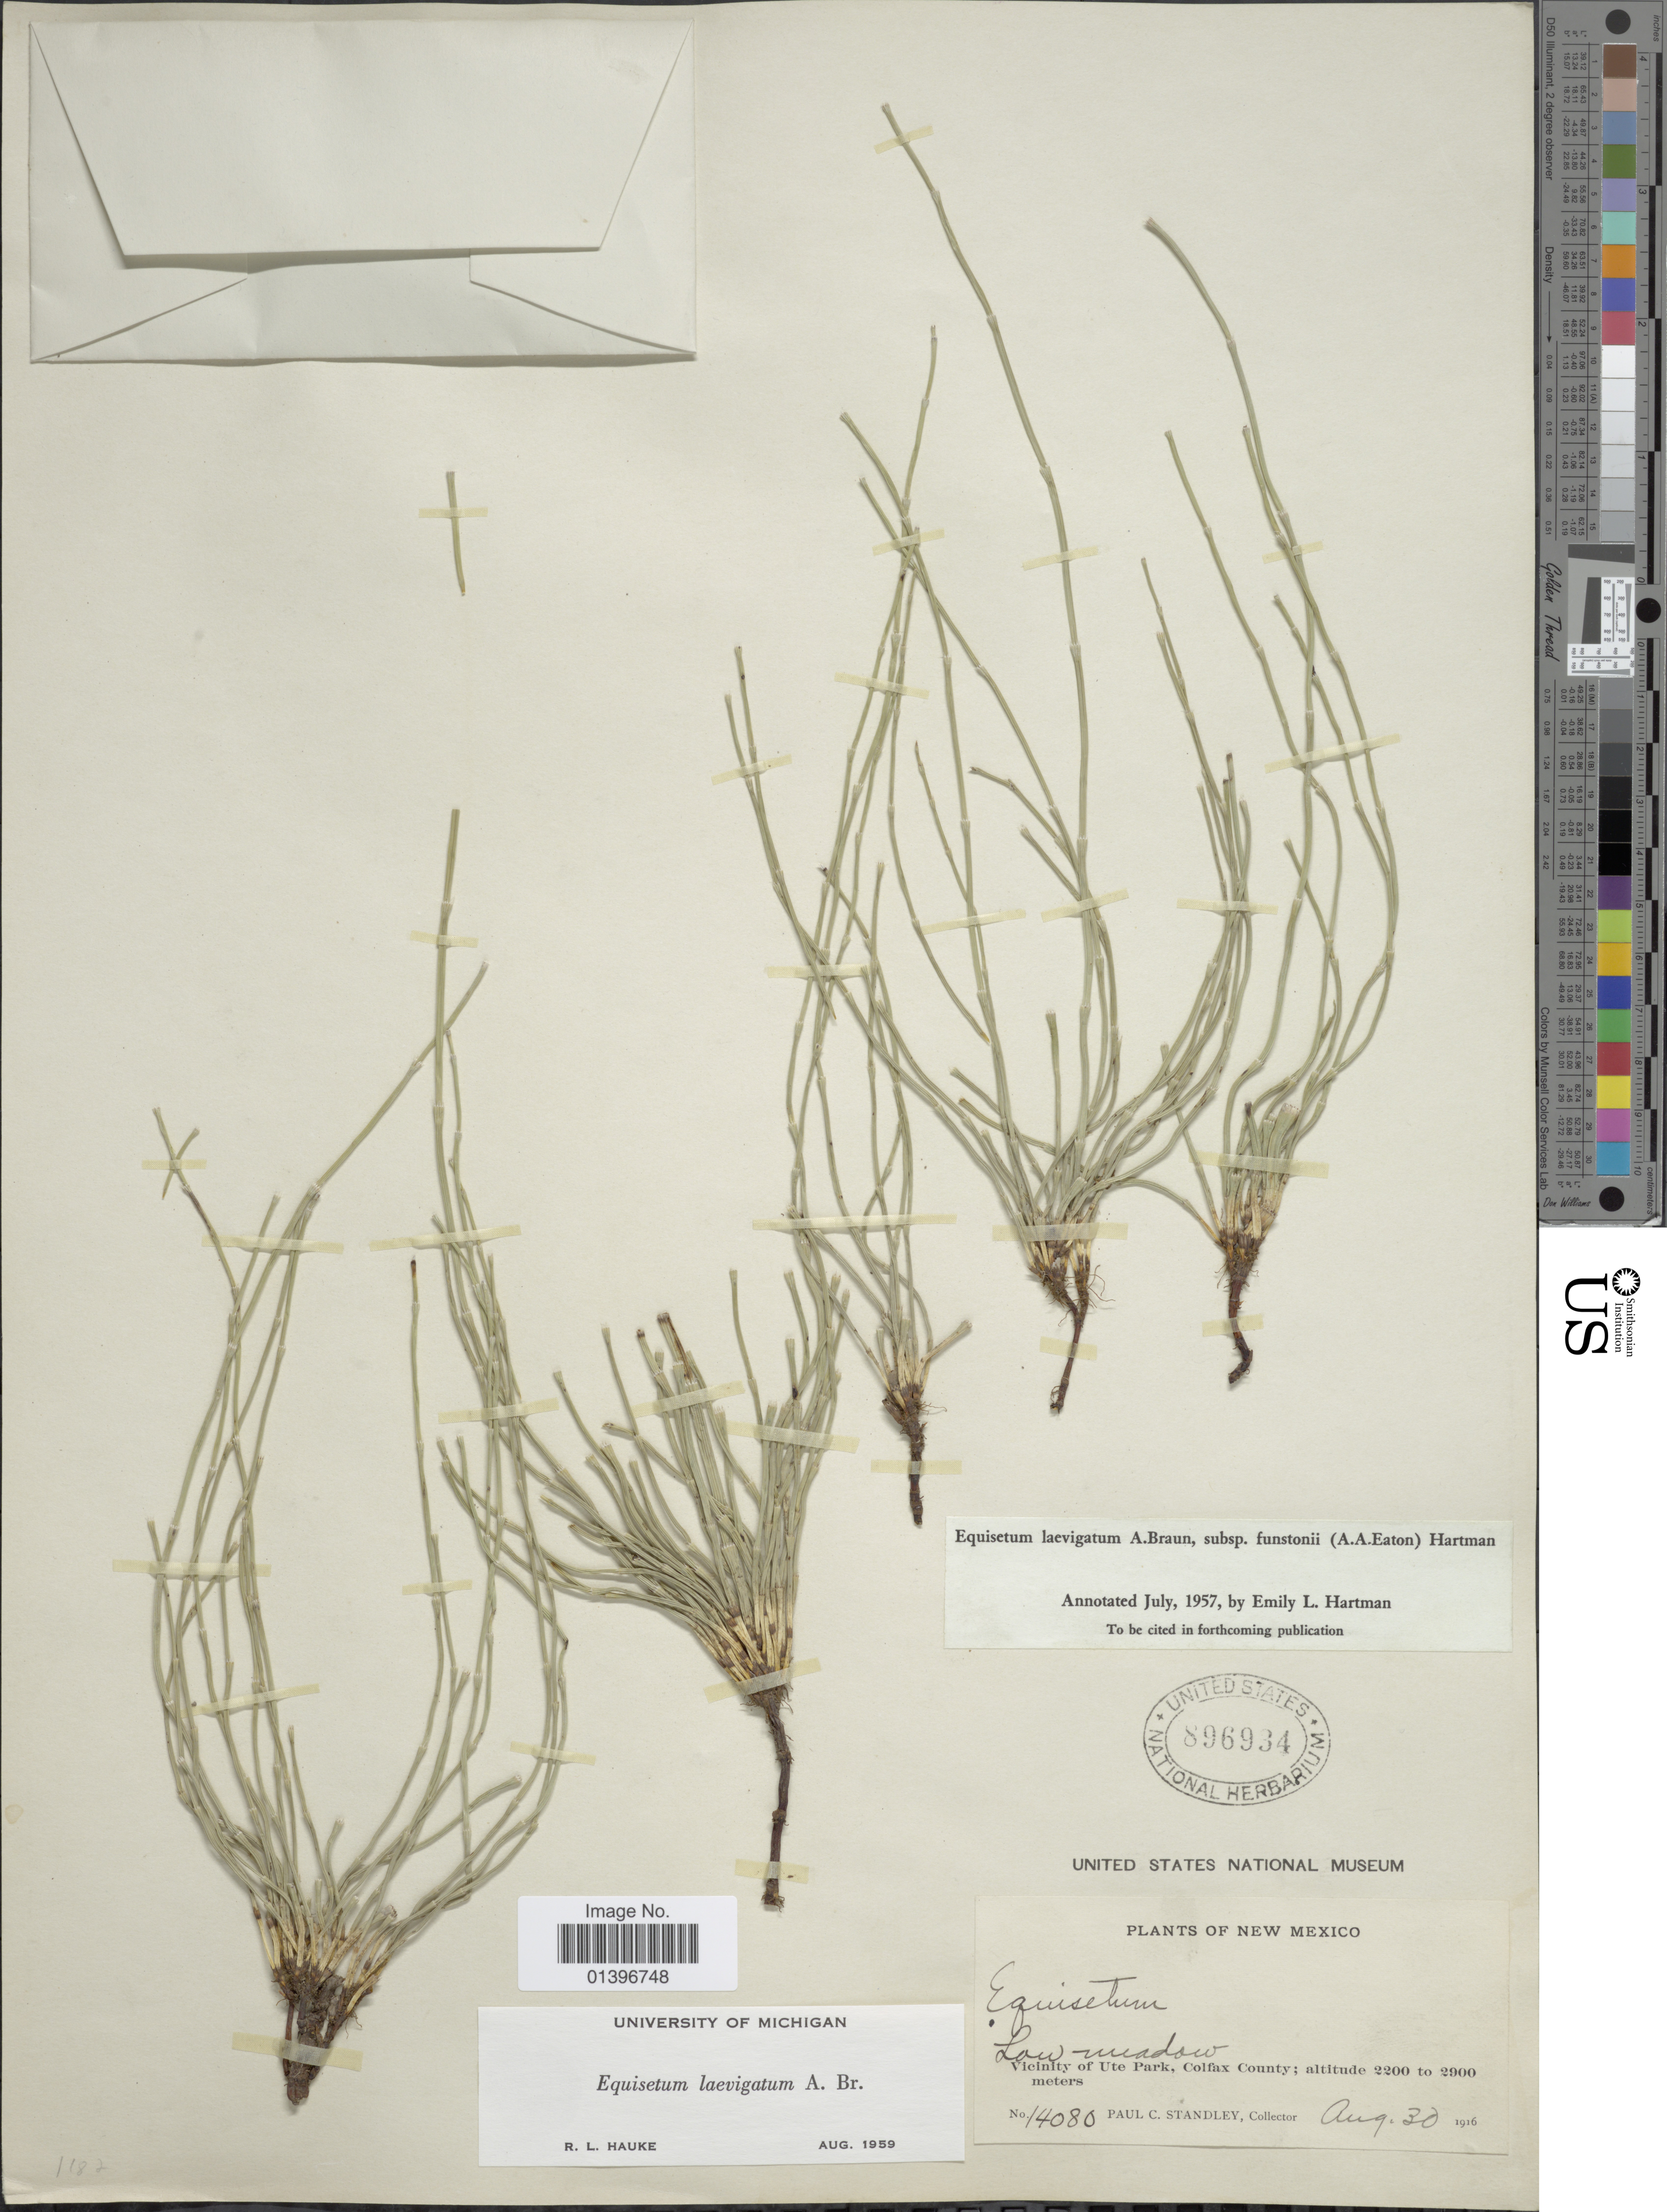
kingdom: Plantae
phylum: Tracheophyta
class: Polypodiopsida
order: Equisetales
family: Equisetaceae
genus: Equisetum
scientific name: Equisetum laevigatum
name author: A. Braun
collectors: P. C. Standley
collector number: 14080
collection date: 1916-08-30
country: United States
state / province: New Mexico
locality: Vicinity of Ute Park, Colfax County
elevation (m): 2200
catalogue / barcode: US 896934